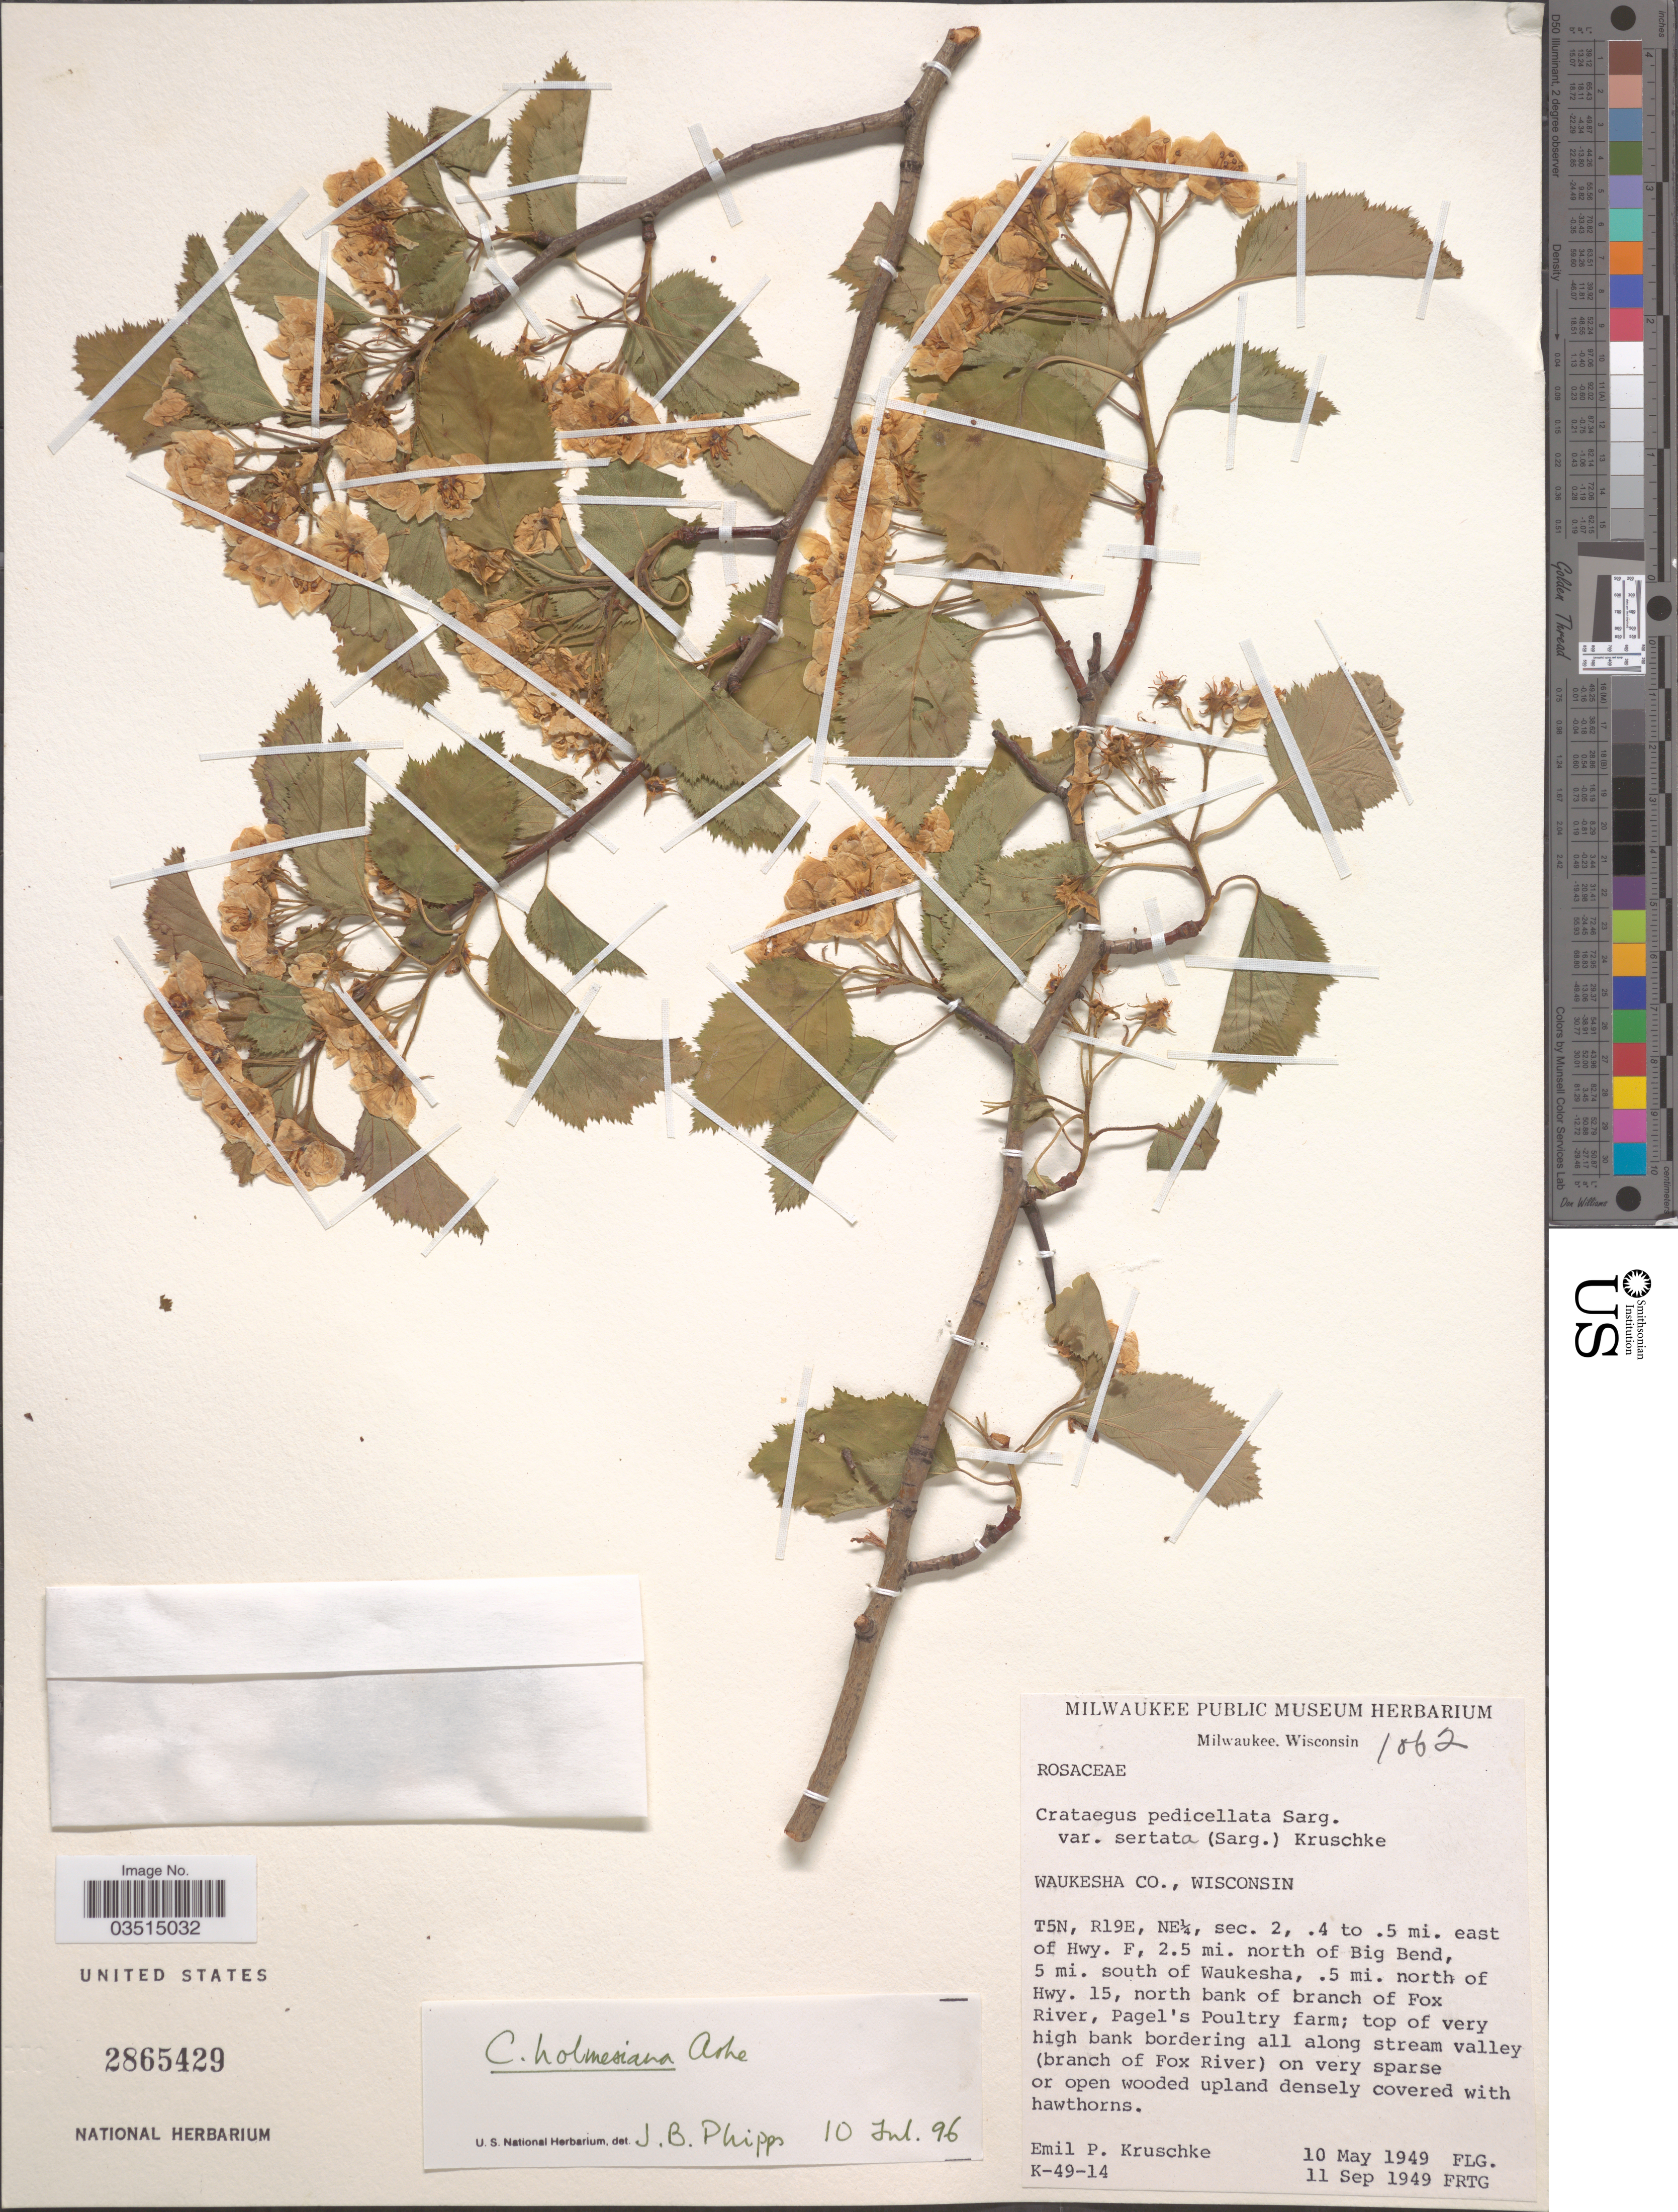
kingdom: Plantae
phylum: Tracheophyta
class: Magnoliopsida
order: Rosales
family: Rosaceae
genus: Crataegus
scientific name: Crataegus holmesiana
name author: Ashe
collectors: E. Kruschke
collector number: K-49-14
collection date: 1949-05-10/1949-09-11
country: United States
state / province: Wisconsin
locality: Waukesha Co. T5N, R19E, NE¼, sec. 2, .4 to .5 mi. east of Hwy. F, 2.5 mi. north of Big Bend, 5 mi. south of Waukesha, .5 mi. north of Hwy. 15, north bank of branch of Fox River, Pagel's Poultry farm; top of very high bank bordering all along stream valley (branch of Fox River).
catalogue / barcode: US 2865429